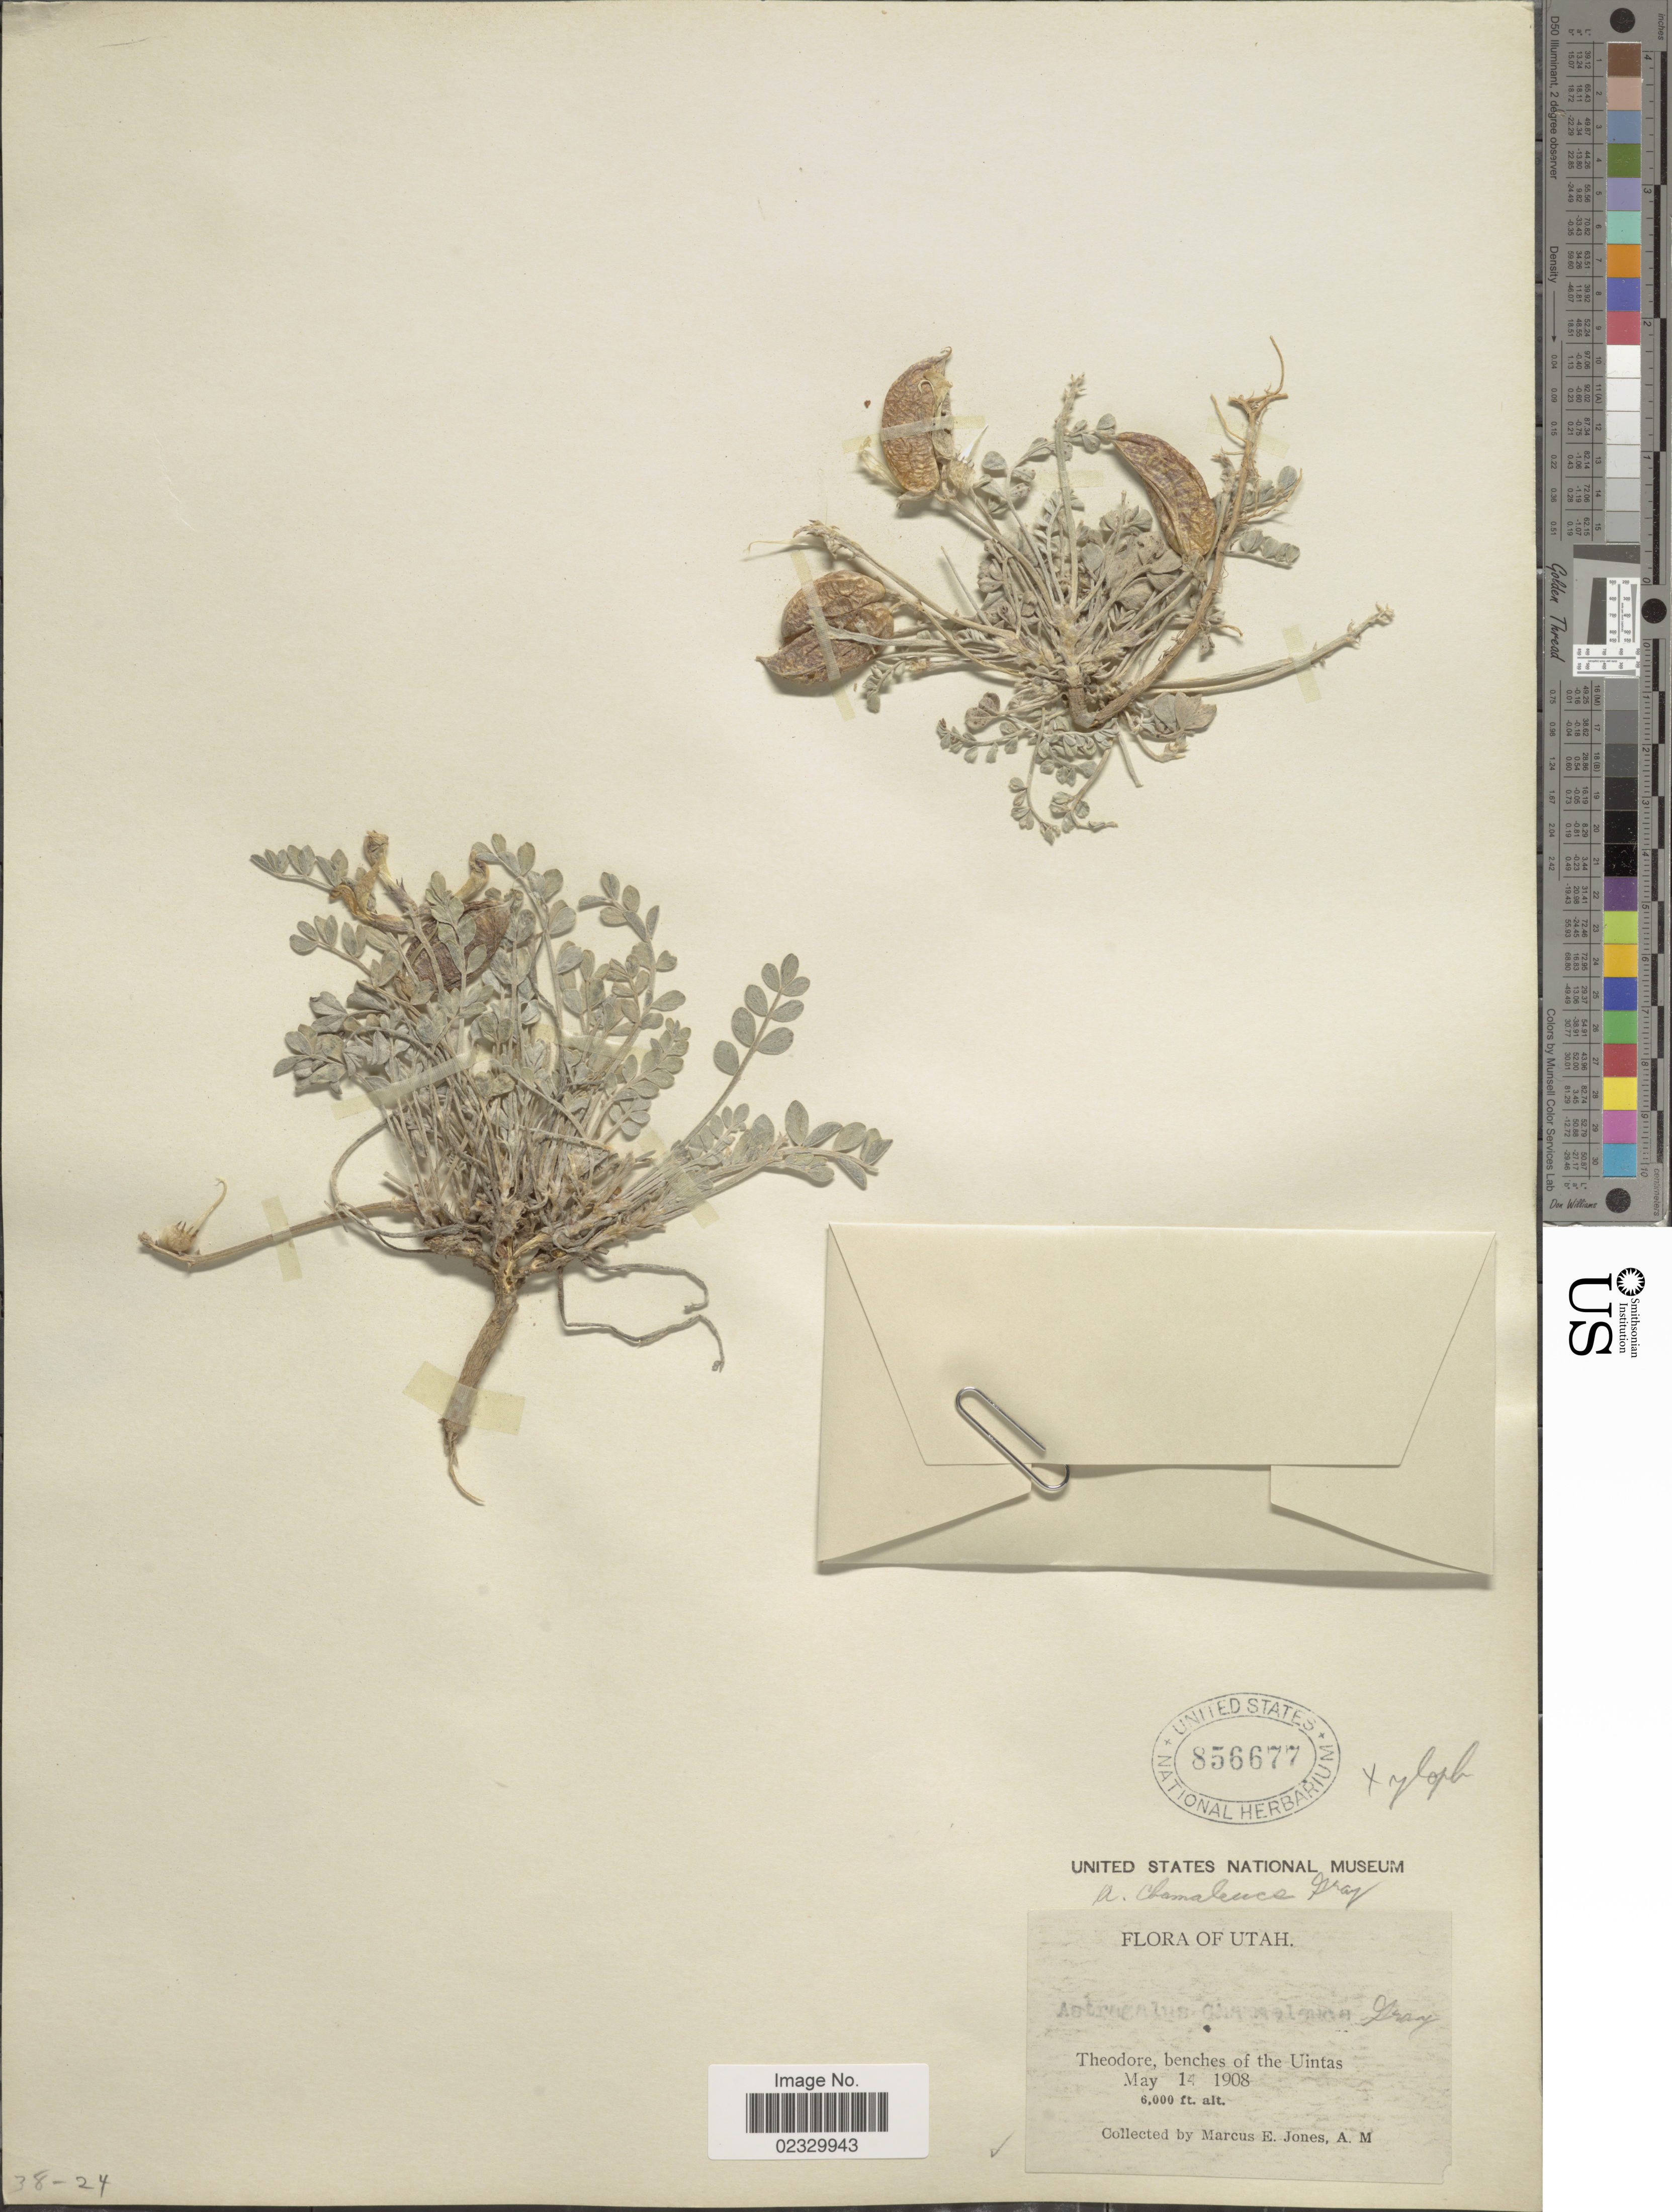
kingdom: Plantae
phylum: Tracheophyta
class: Magnoliopsida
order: Fabales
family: Fabaceae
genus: Astragalus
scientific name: Astragalus cicadae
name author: M.E. Jones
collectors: M. E. Jones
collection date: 1908-05-14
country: United States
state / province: Utah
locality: Theodore, benches of the Uintas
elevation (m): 1829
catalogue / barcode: US 856677